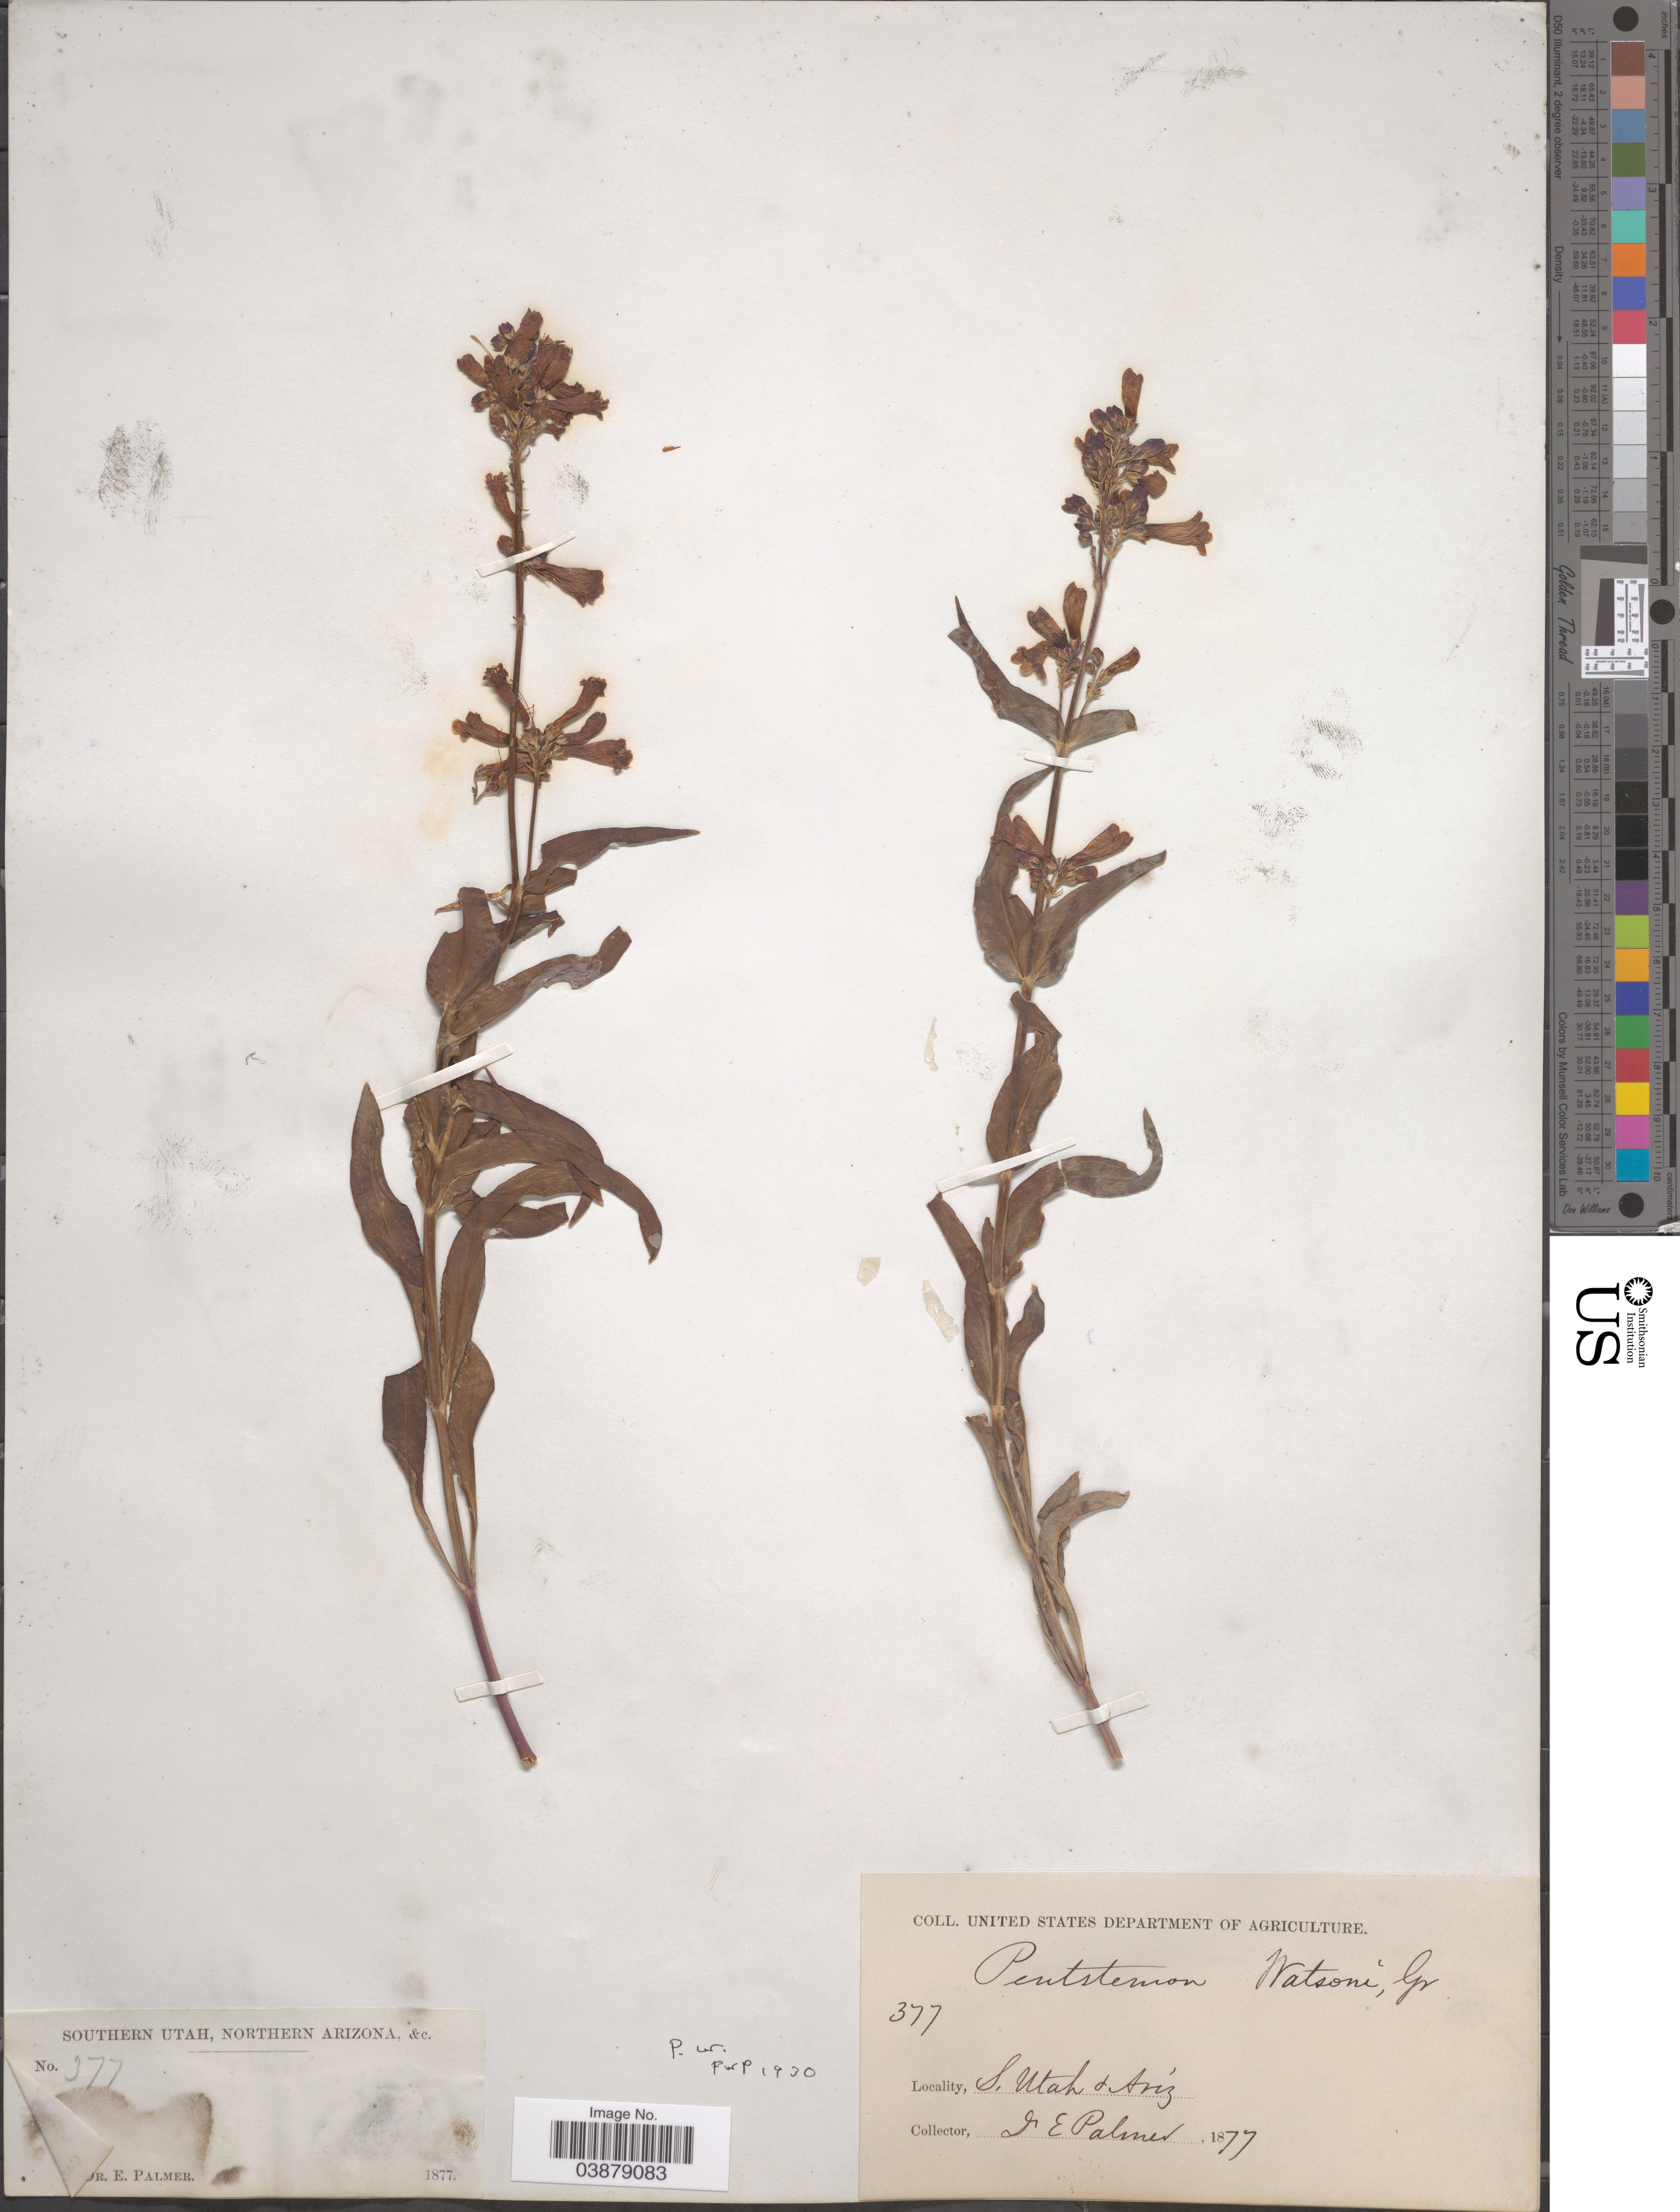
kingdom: Plantae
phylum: Tracheophyta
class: Magnoliopsida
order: Lamiales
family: Plantaginaceae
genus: Penstemon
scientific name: Penstemon watsonii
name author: A. Gray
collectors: E. Palmer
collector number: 377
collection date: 1877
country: United States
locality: S. Utah + Ariz.